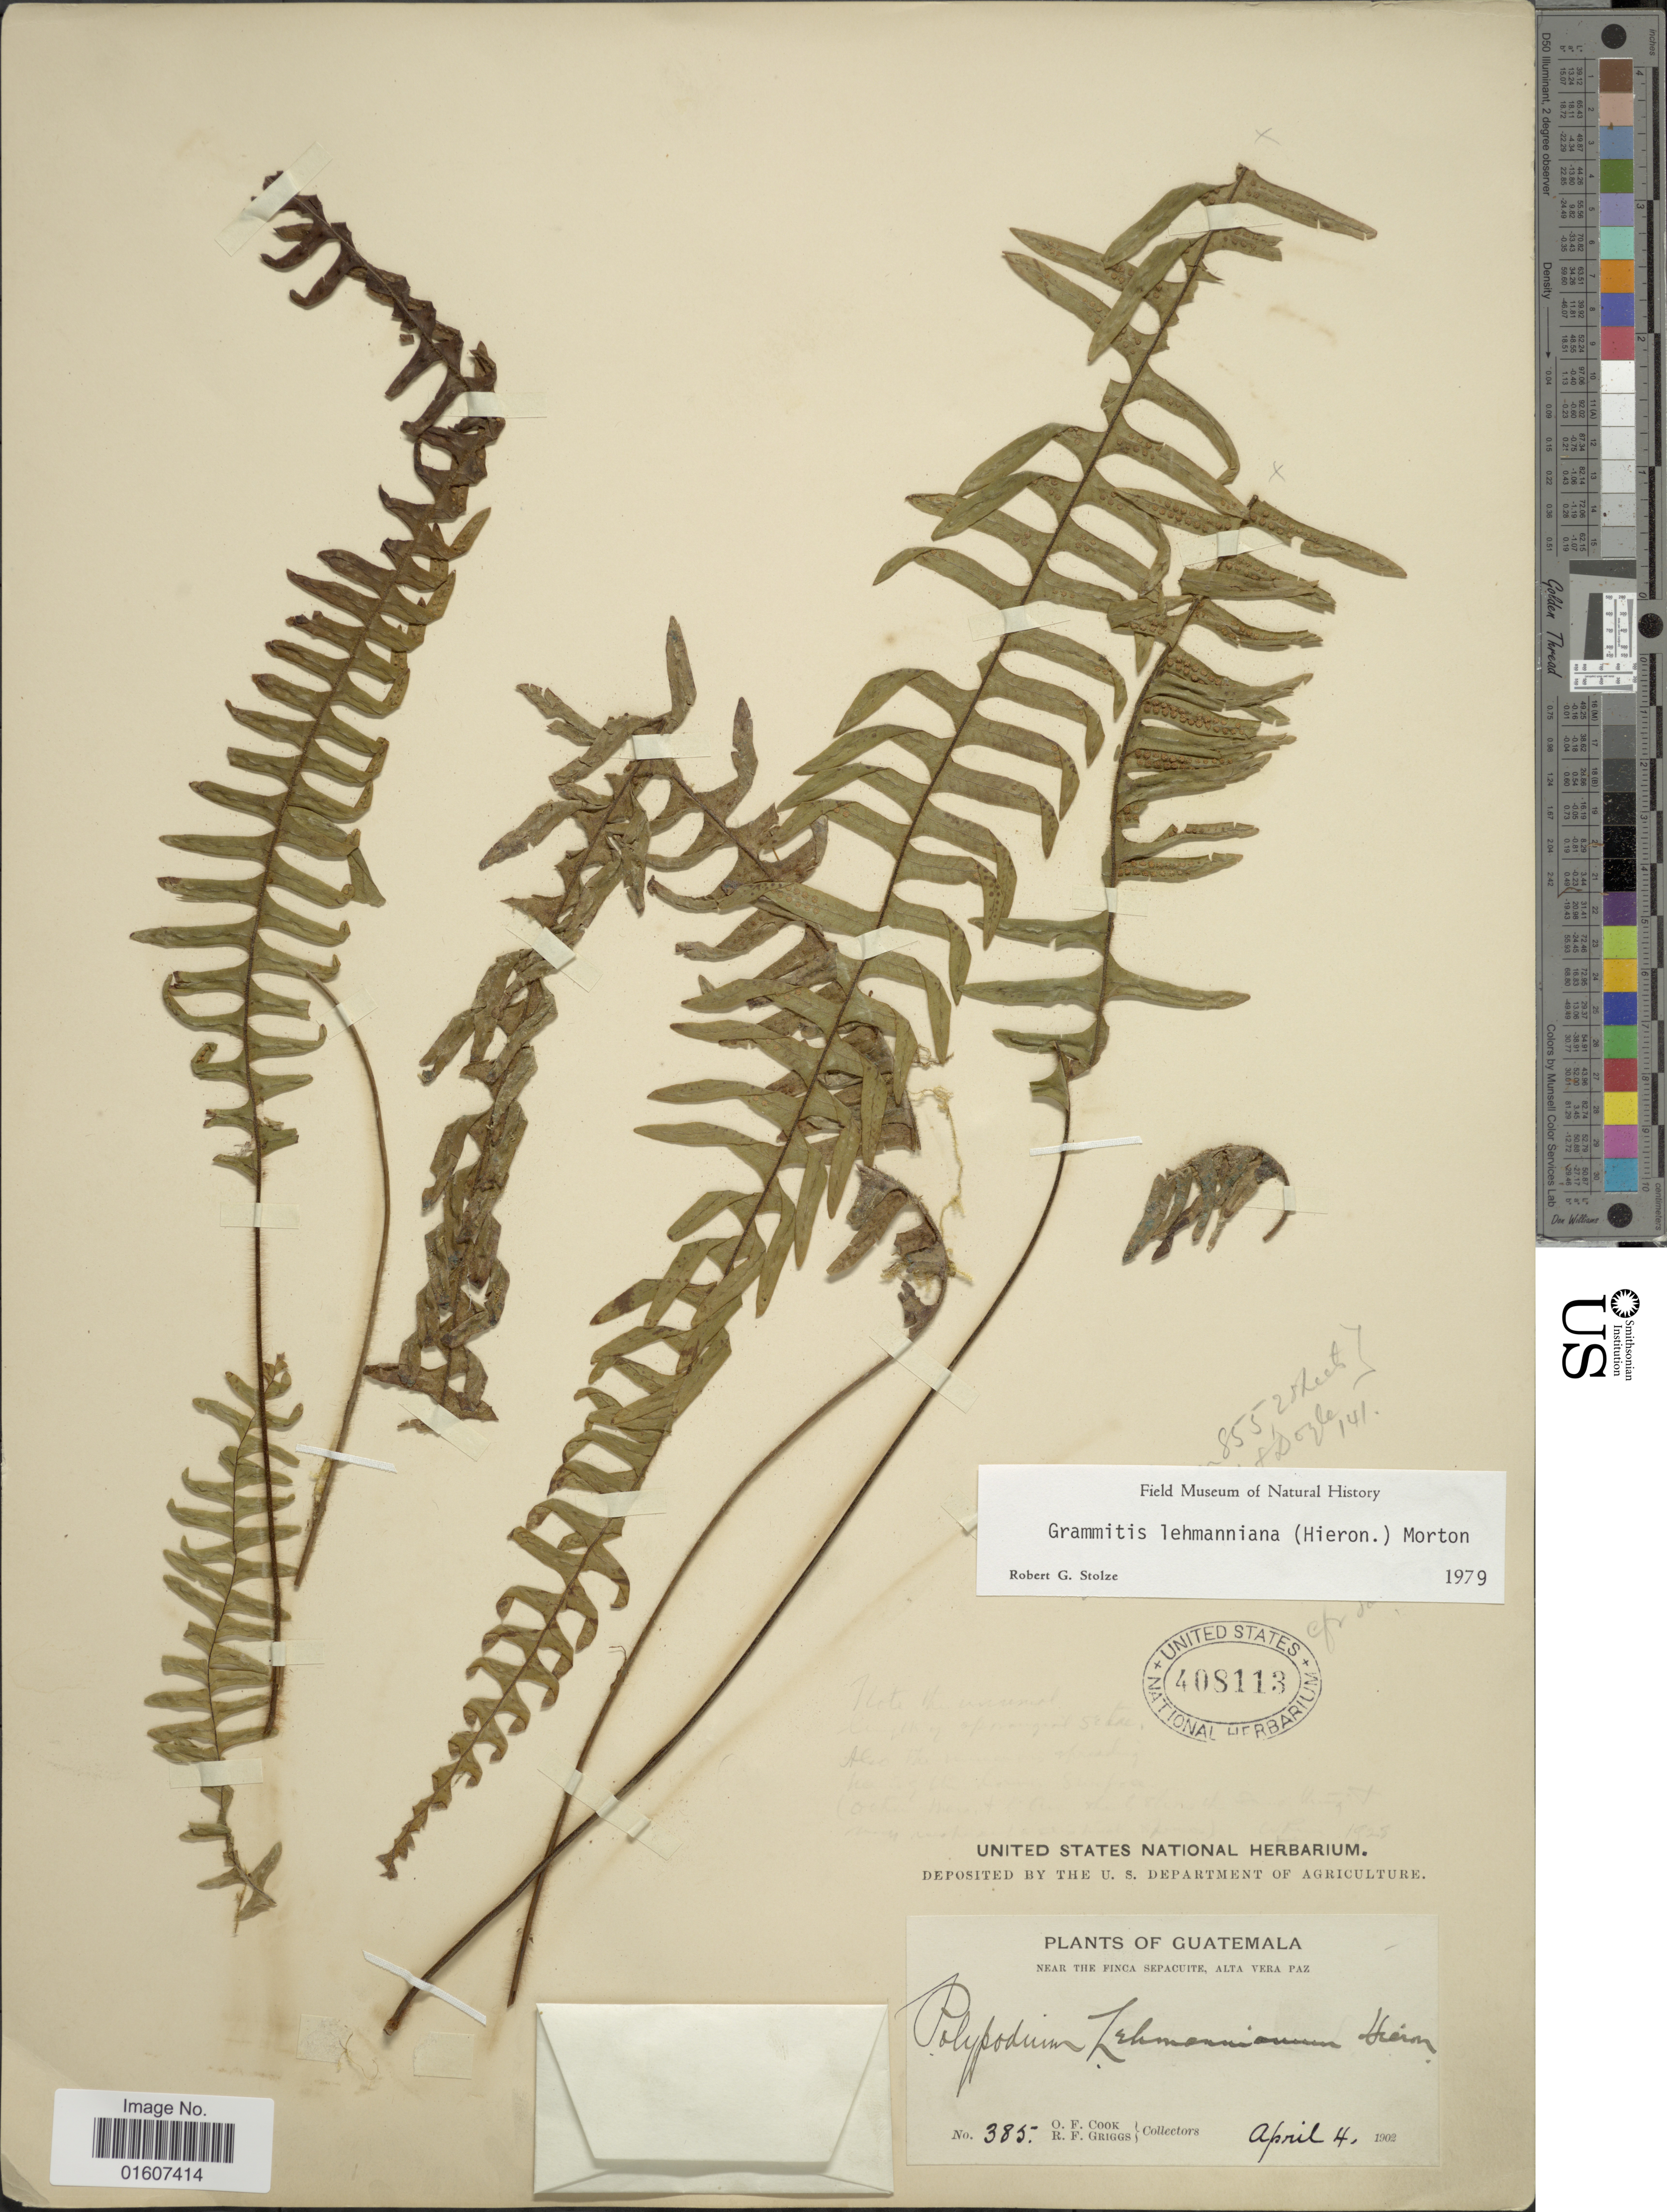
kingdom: Plantae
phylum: Tracheophyta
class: Polypodiopsida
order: Polypodiales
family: Polypodiaceae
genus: Terpsichore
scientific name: Terpsichore lehmanniana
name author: (Hieron.) A.R. Sm.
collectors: O. F. Cook & R. F. Griggs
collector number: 385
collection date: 1902-04-04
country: Guatemala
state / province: Alta Verapaz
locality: Near the Finca Sepacuite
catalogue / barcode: US 408113